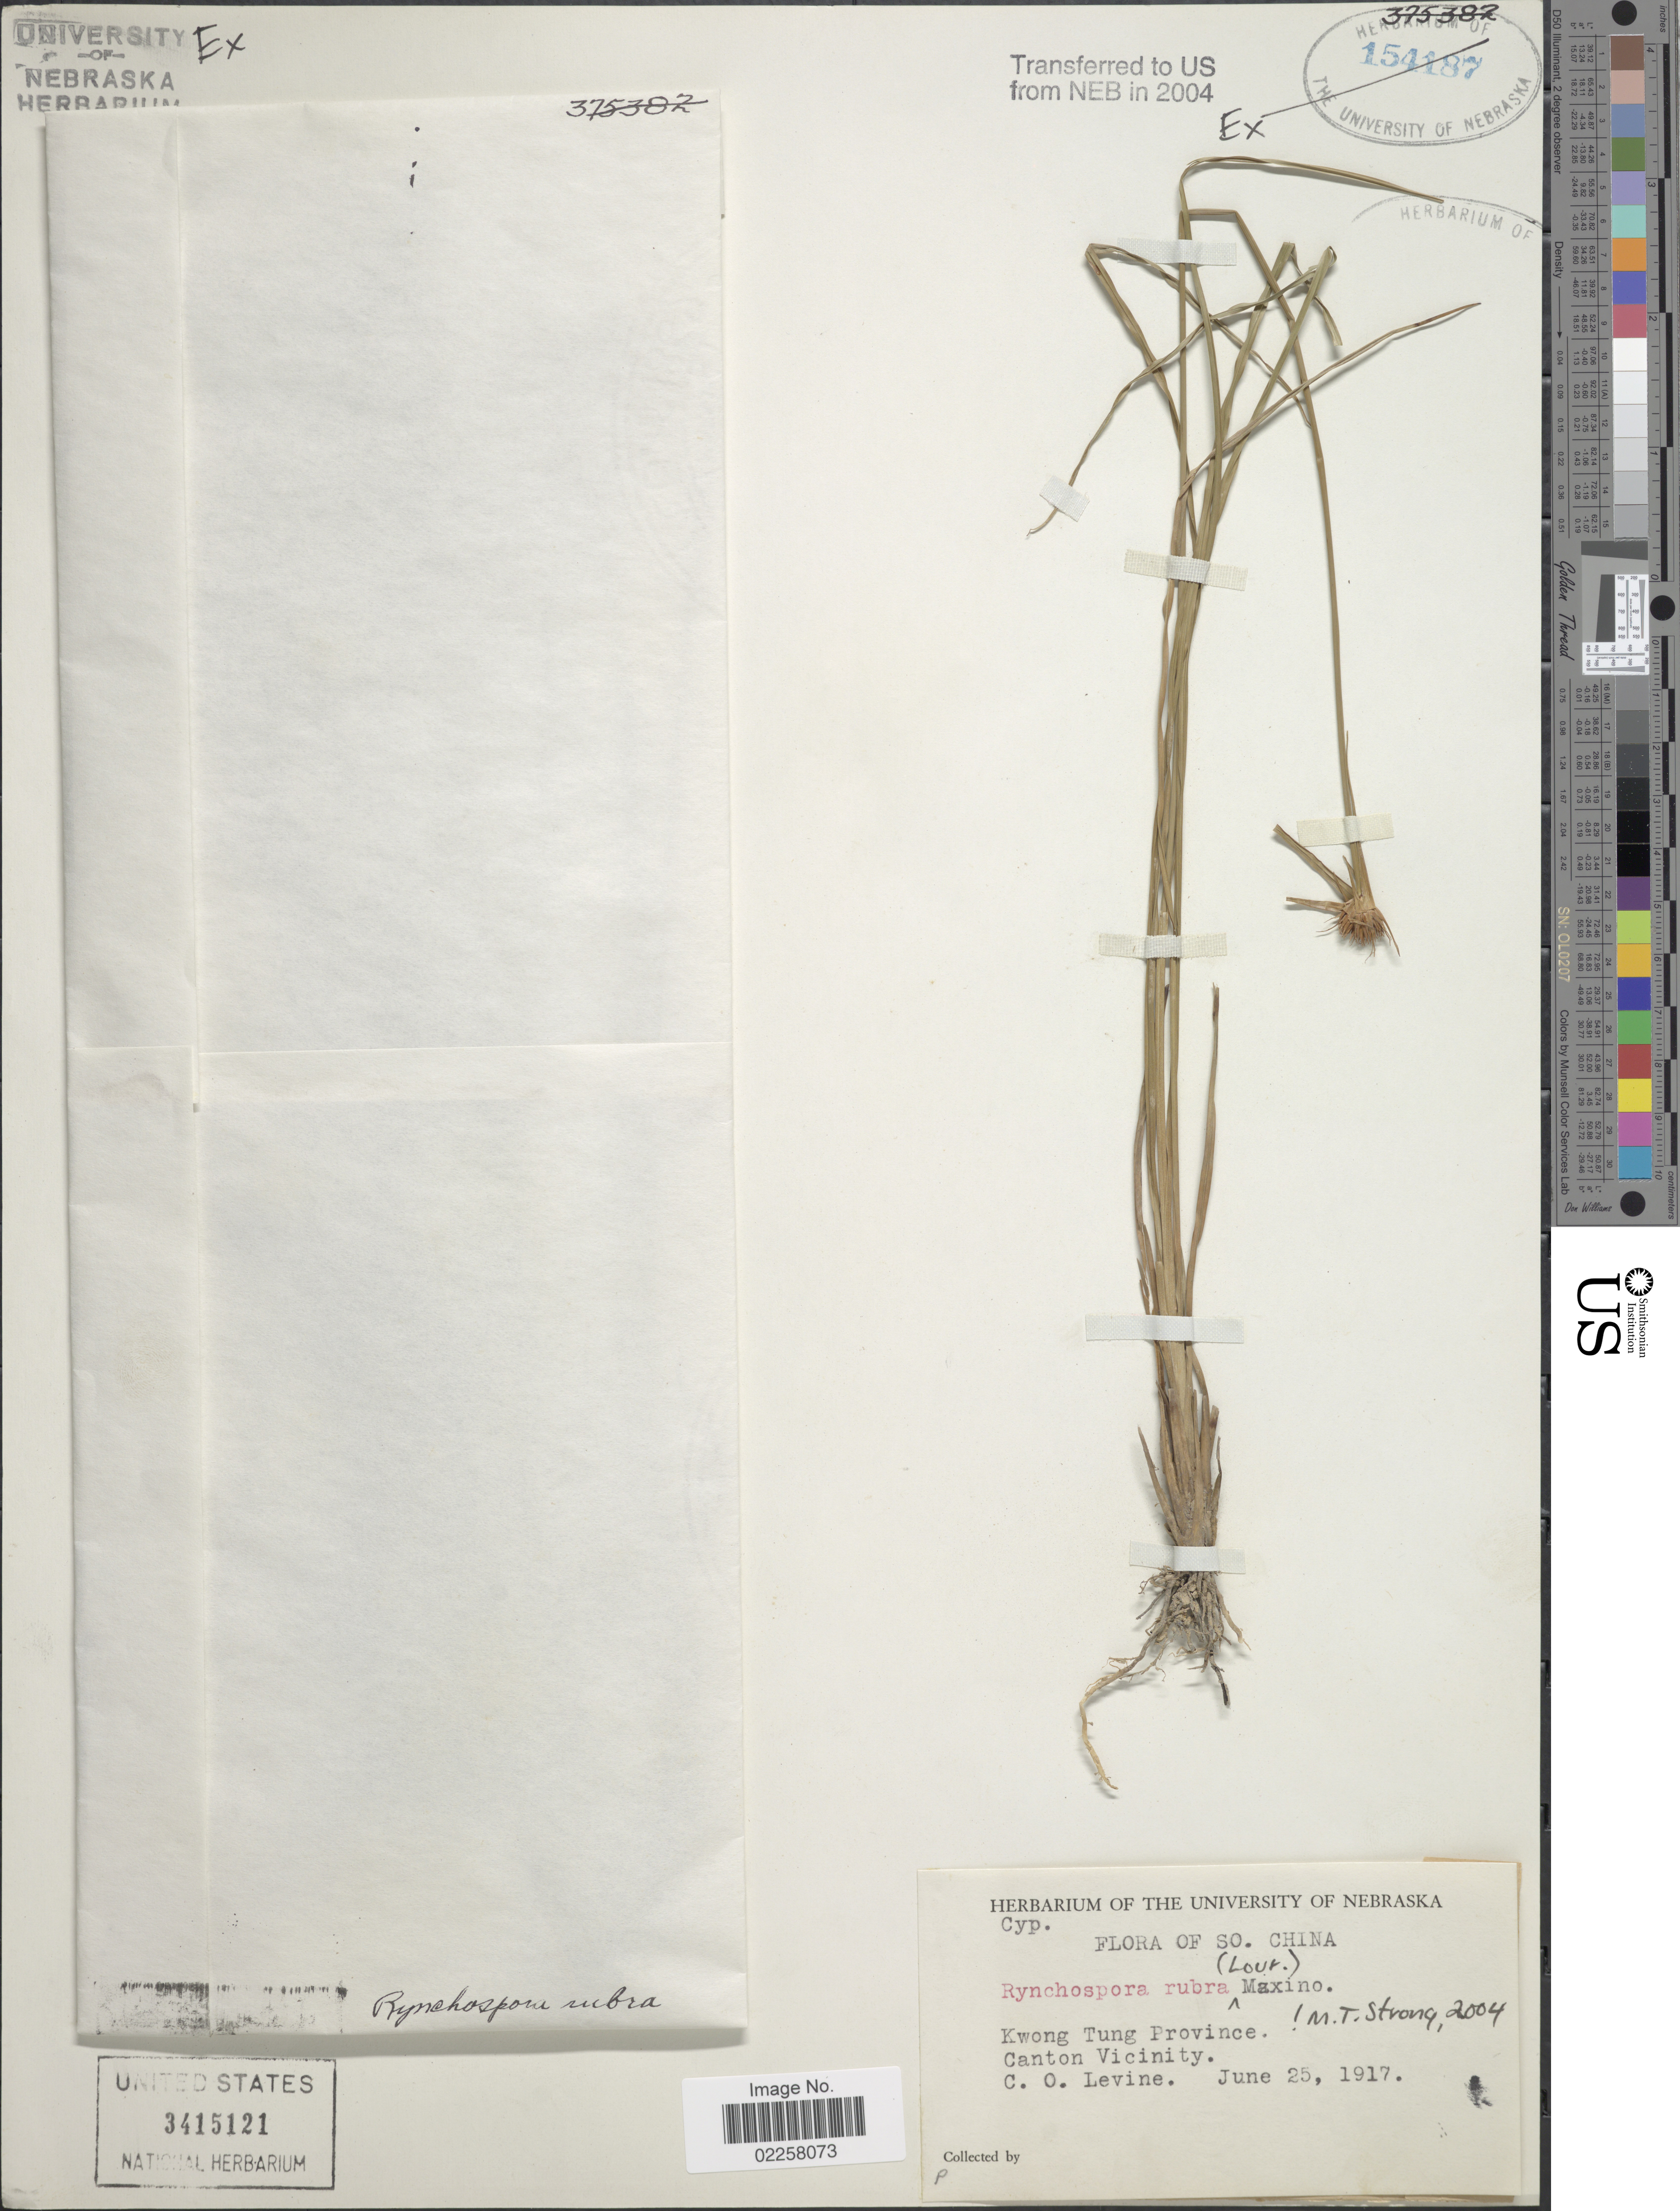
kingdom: Plantae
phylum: Tracheophyta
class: Liliopsida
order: Poales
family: Cyperaceae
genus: Rhynchospora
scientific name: Rhynchospora rubra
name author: (Lour.) Makino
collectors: C. O. Levine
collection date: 1917-06-25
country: China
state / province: Guangdong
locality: SO. China. Kwong Tung Province. Canton Vicinity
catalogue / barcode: US 3415121